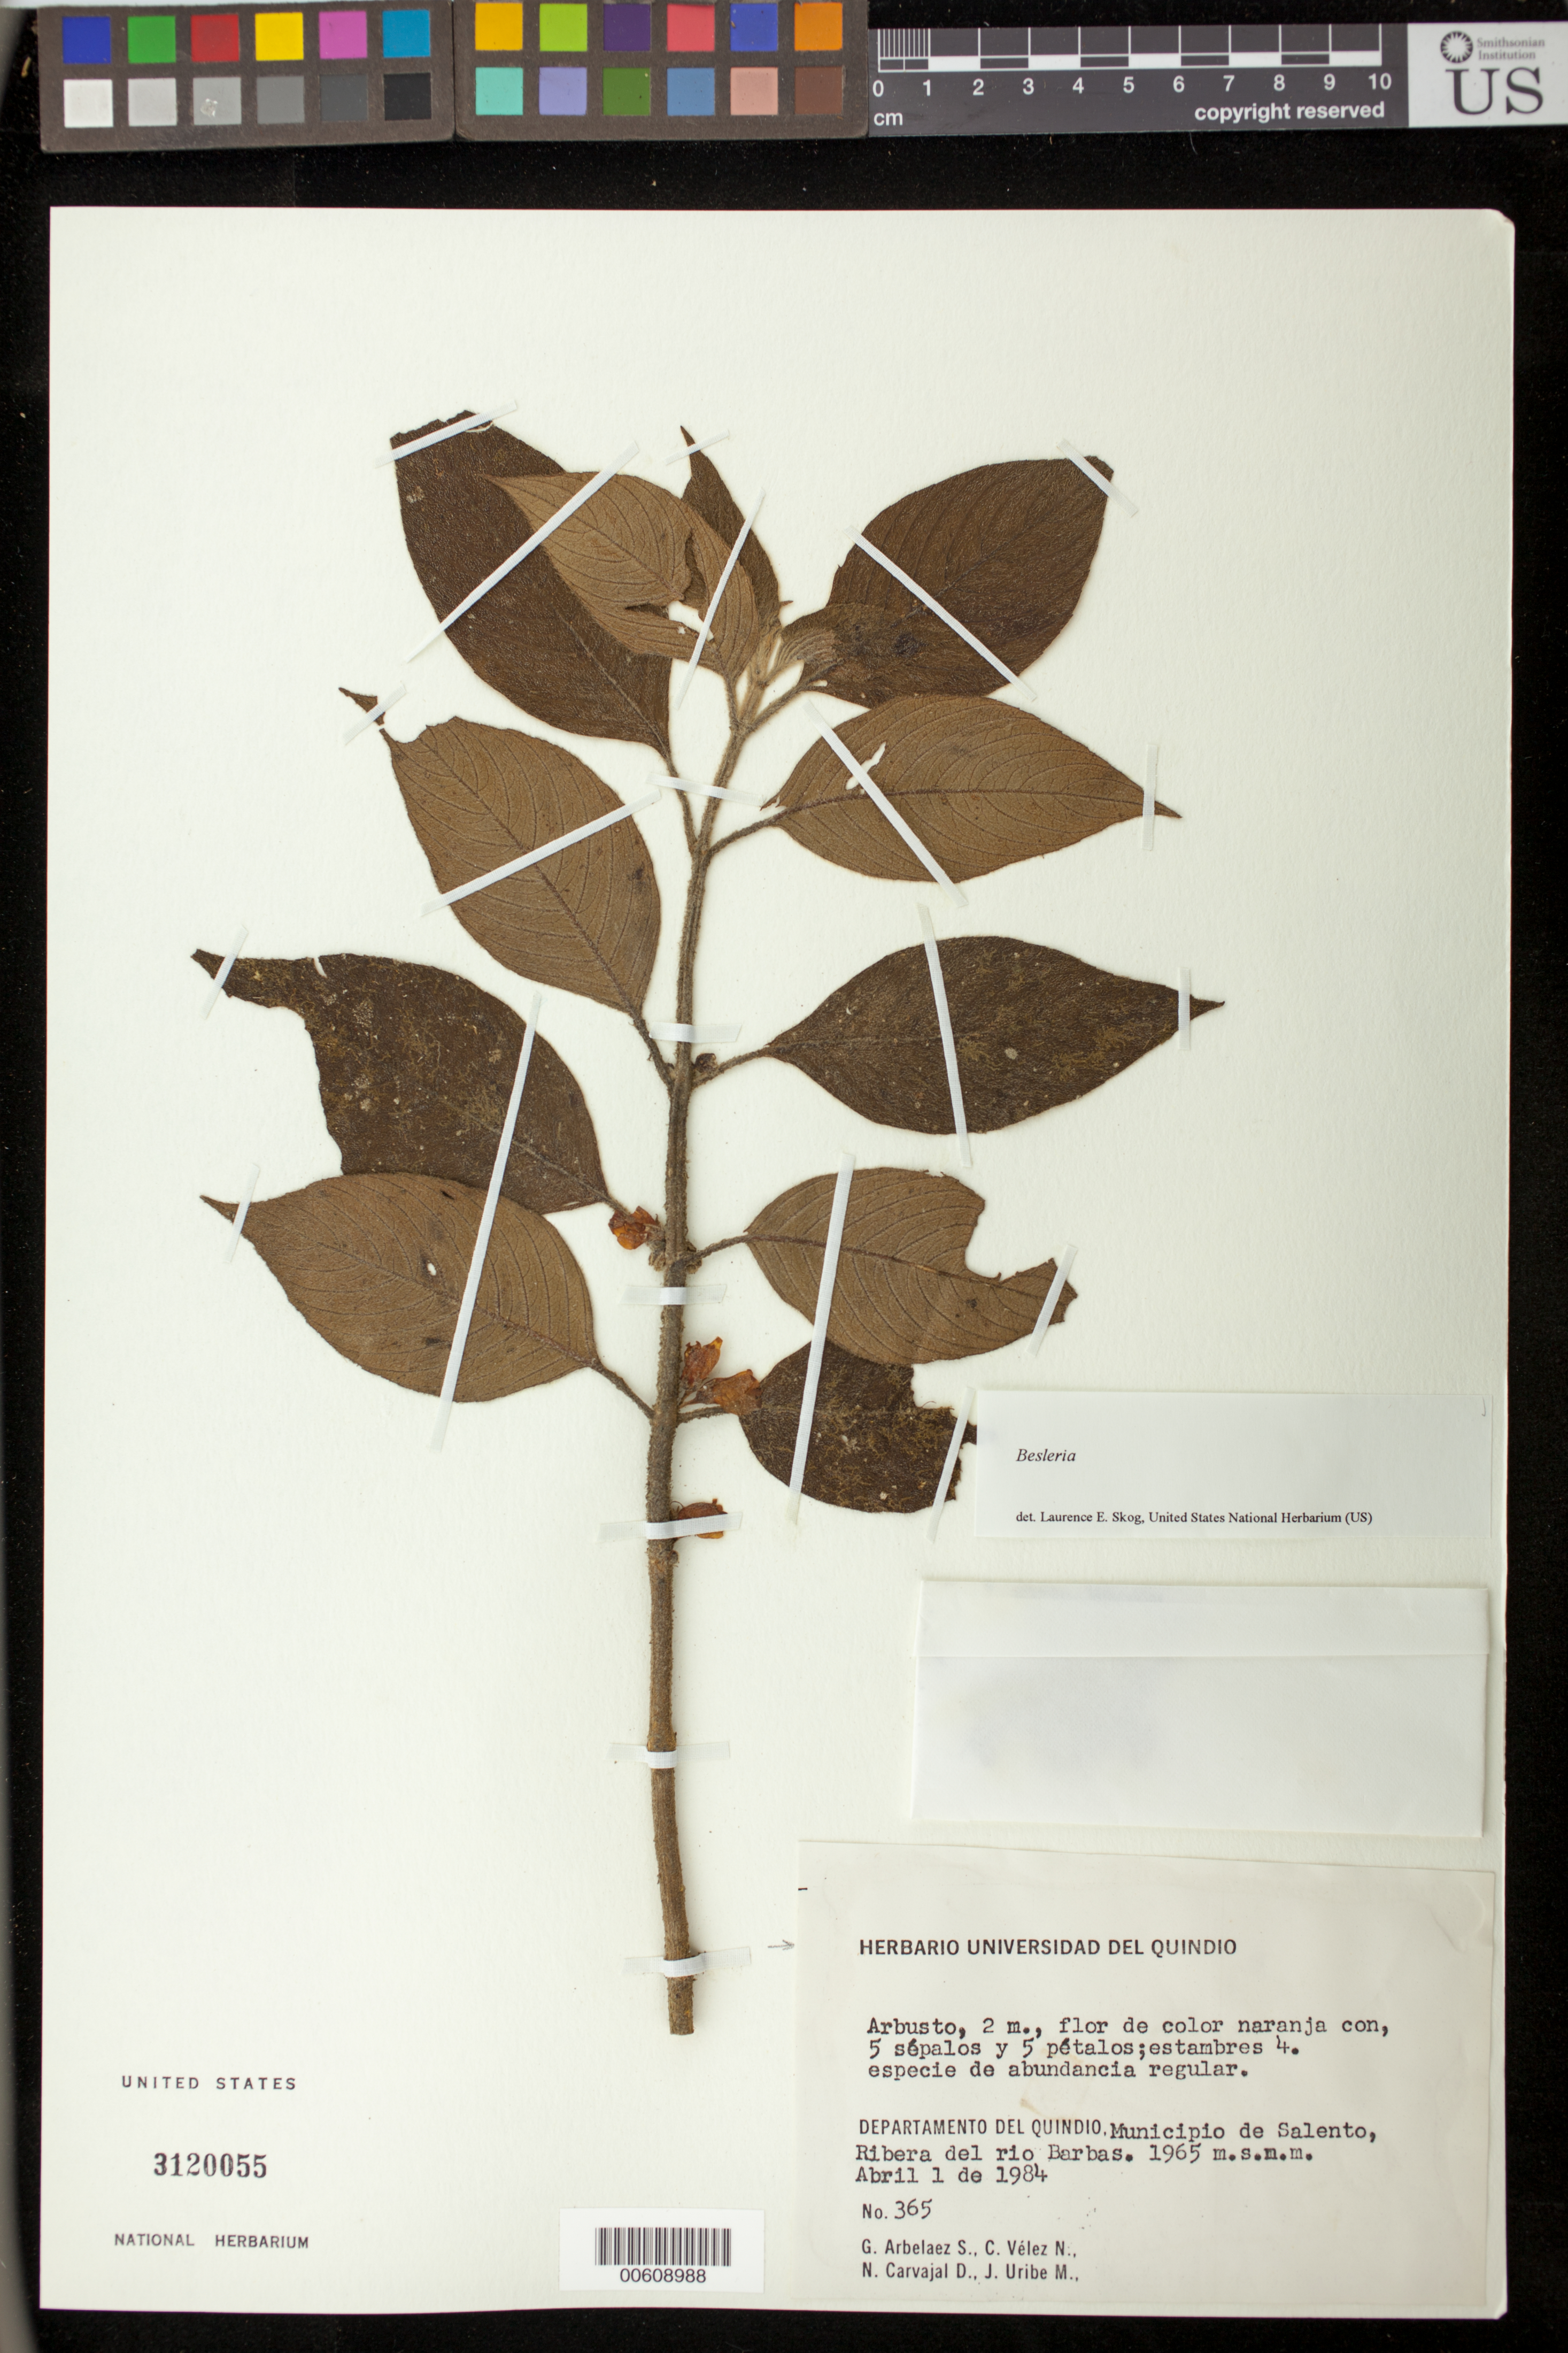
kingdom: Plantae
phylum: Tracheophyta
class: Magnoliopsida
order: Lamiales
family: Gesneriaceae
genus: Besleria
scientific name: Besleria sp.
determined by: Skog, Laurence E.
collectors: G. Arbelaez S., C. Vélez N., N. Carvajal D. & J. Uribe M.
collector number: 365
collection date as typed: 01 Apr 1984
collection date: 1984-04-01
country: Colombia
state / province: Quindío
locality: Mpio. de Salento, Ribera del rio Barbas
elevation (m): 1965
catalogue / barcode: US 3120055